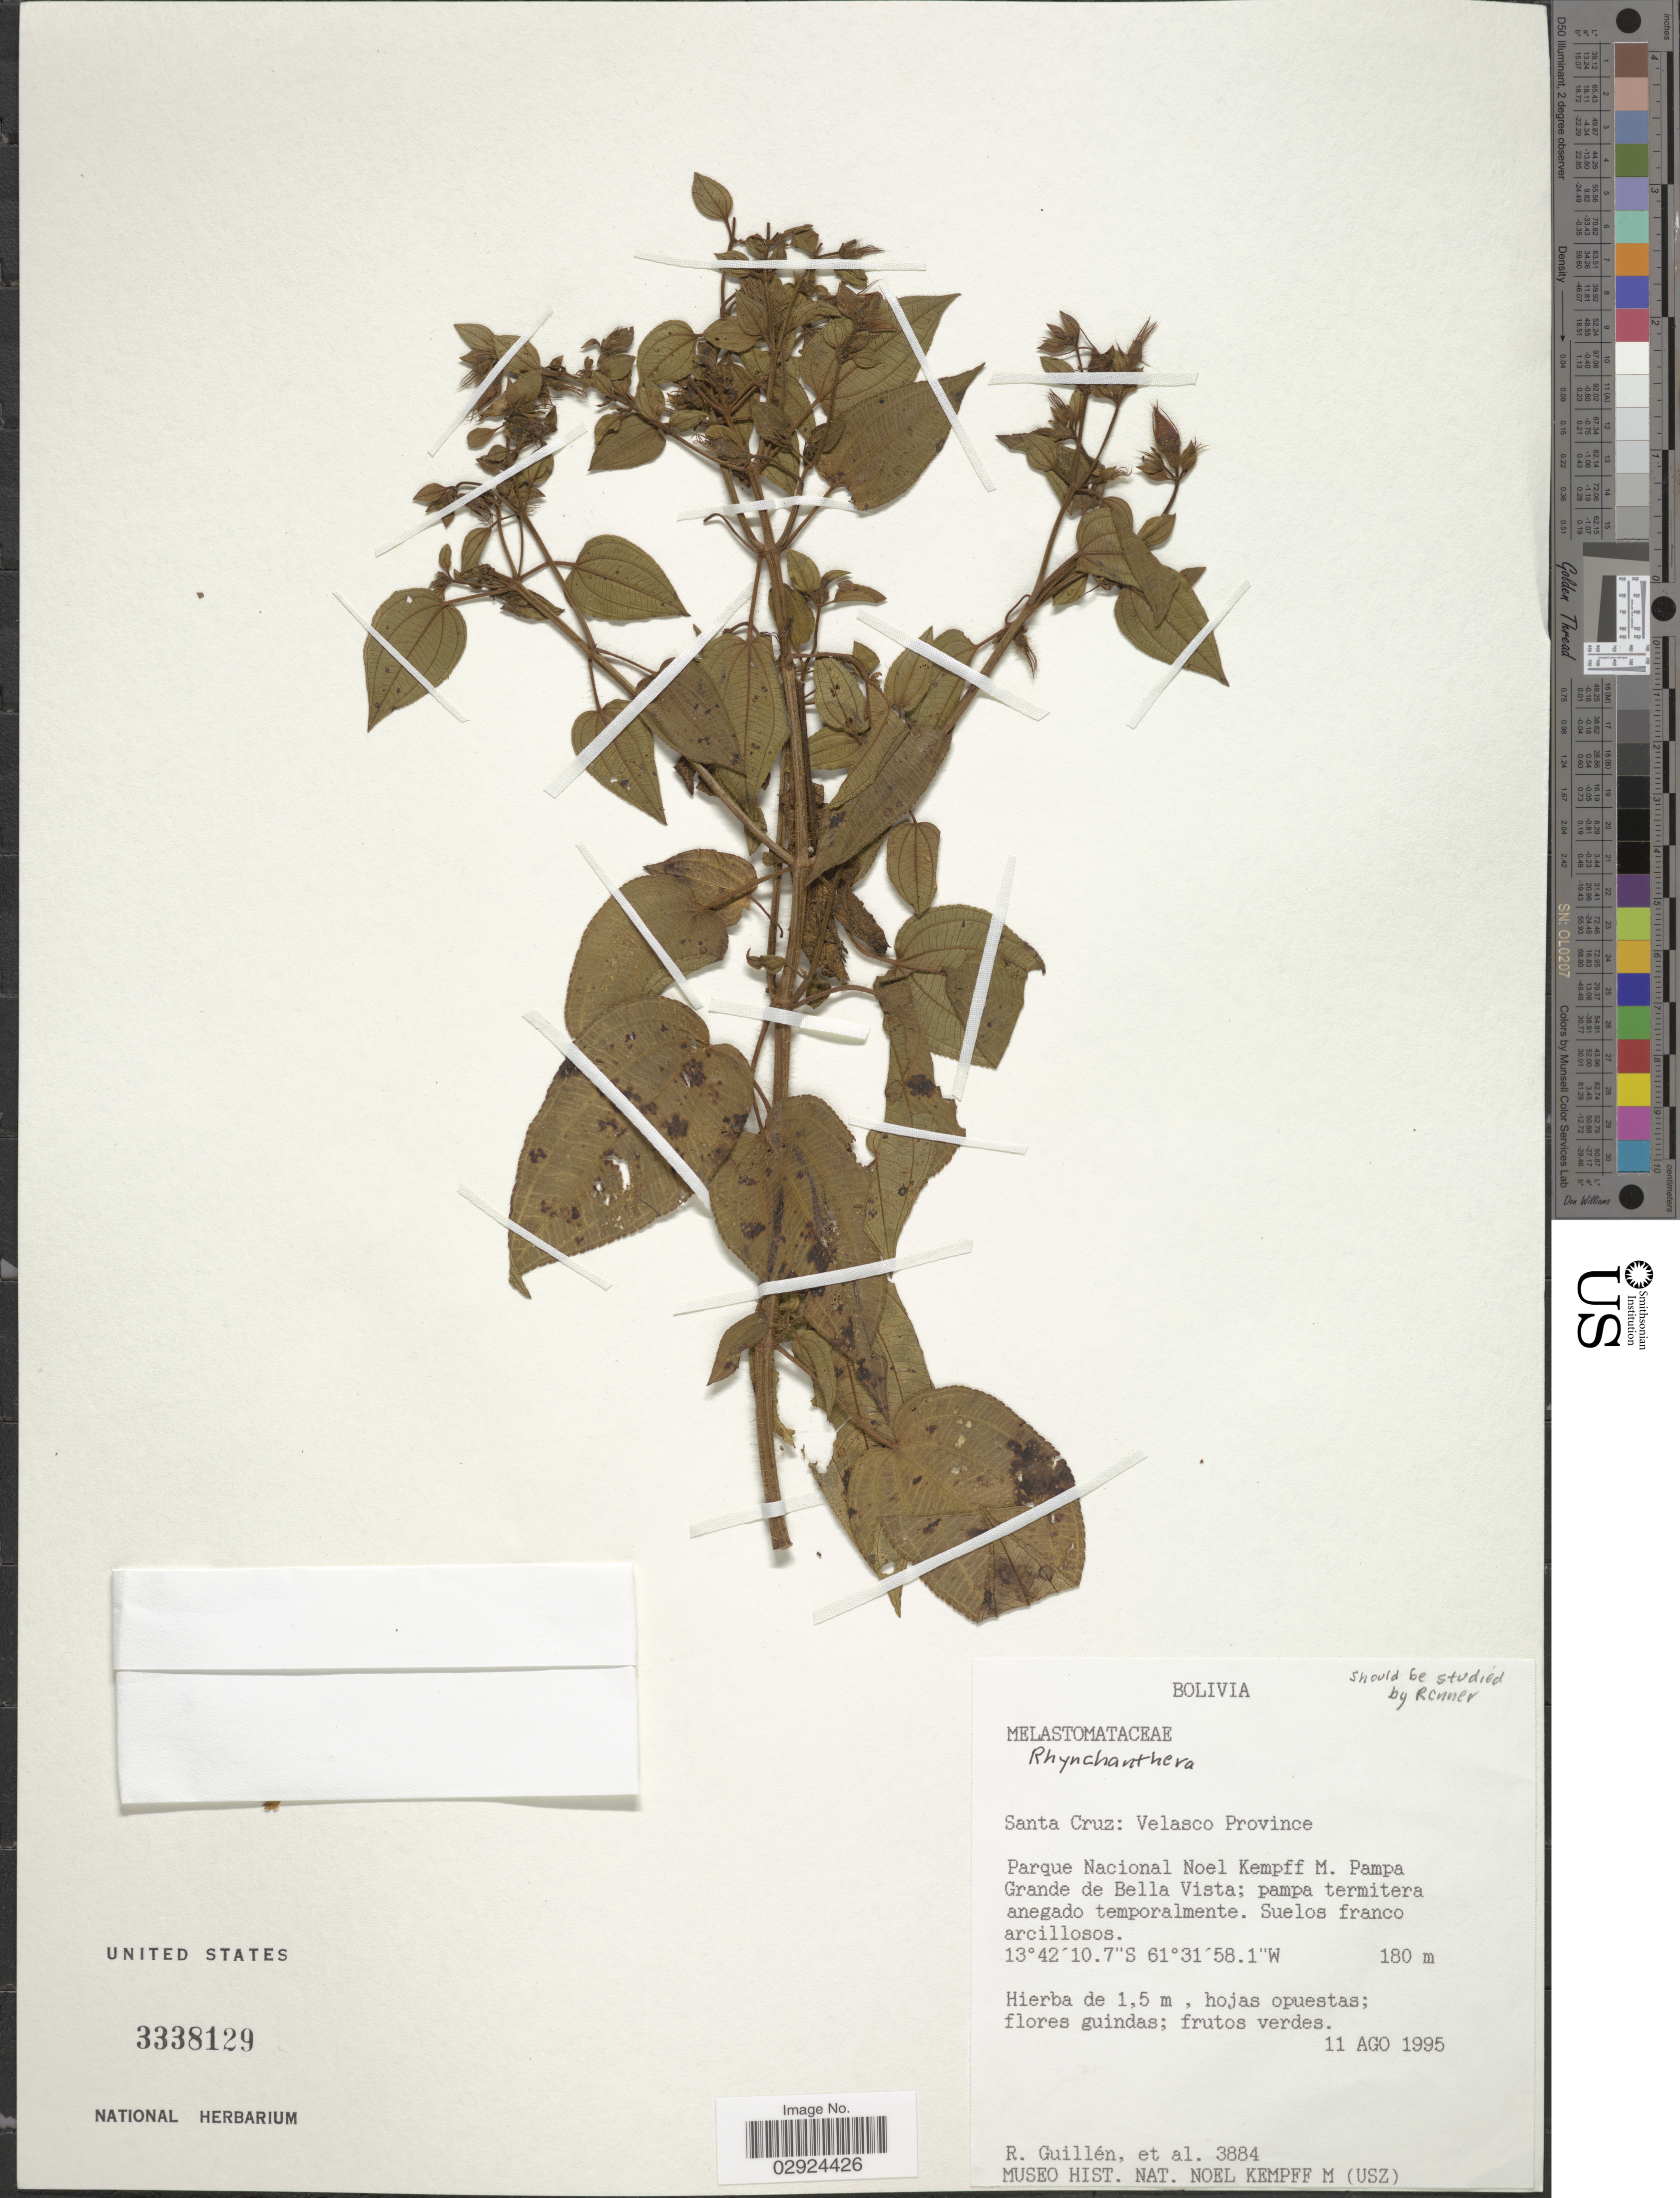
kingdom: Plantae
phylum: Tracheophyta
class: Magnoliopsida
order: Myrtales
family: Melastomataceae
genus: Rhynchanthera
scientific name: Rhynchanthera sp.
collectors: R. Guillen & et al.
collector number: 3884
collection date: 1995-08-11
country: Bolivia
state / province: Santa Cruz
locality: Santa Cruz: Velasco Province, Parque Nacional Noel Kempff M. Pampa Grande de Bella Vista.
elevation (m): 180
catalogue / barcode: US 3338129